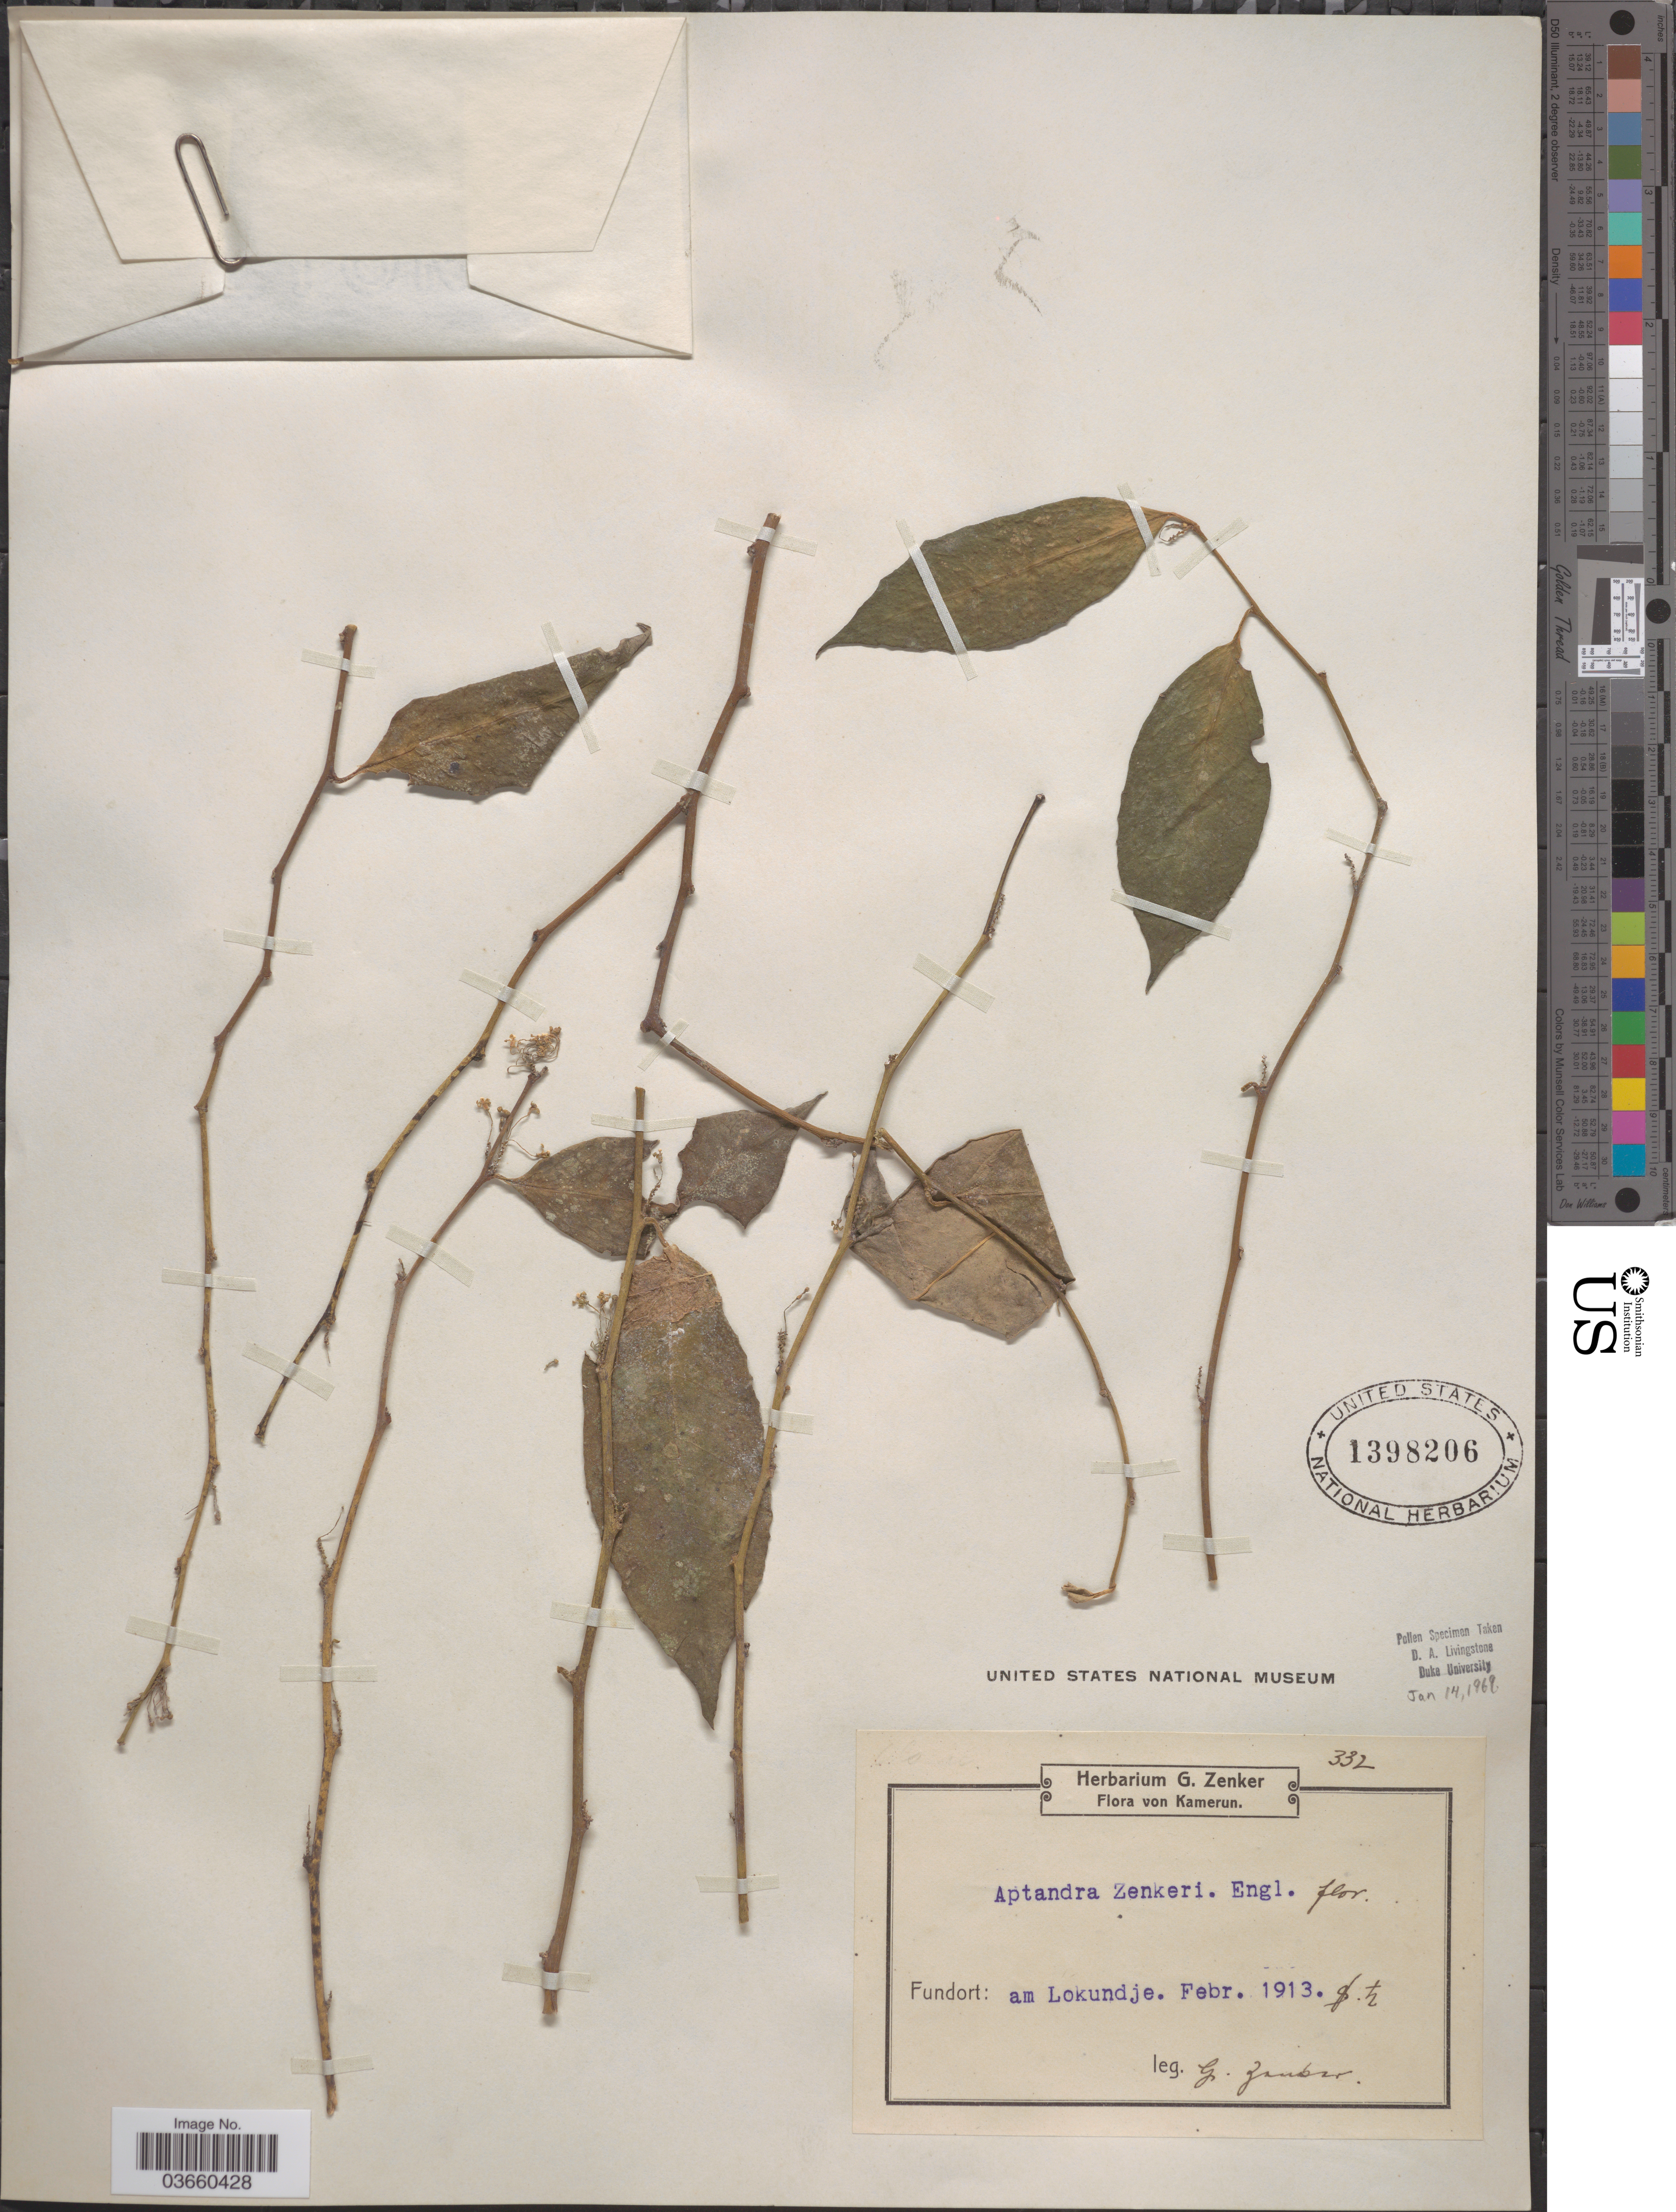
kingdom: Plantae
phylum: Tracheophyta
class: Magnoliopsida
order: Santalales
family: Aptandraceae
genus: Aptandra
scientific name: Aptandra zenkeri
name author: Engl.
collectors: G. A. Zenker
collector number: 332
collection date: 1913-02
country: Cameroon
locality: Am Lokundje. Kamerun.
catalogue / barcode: US 1398206